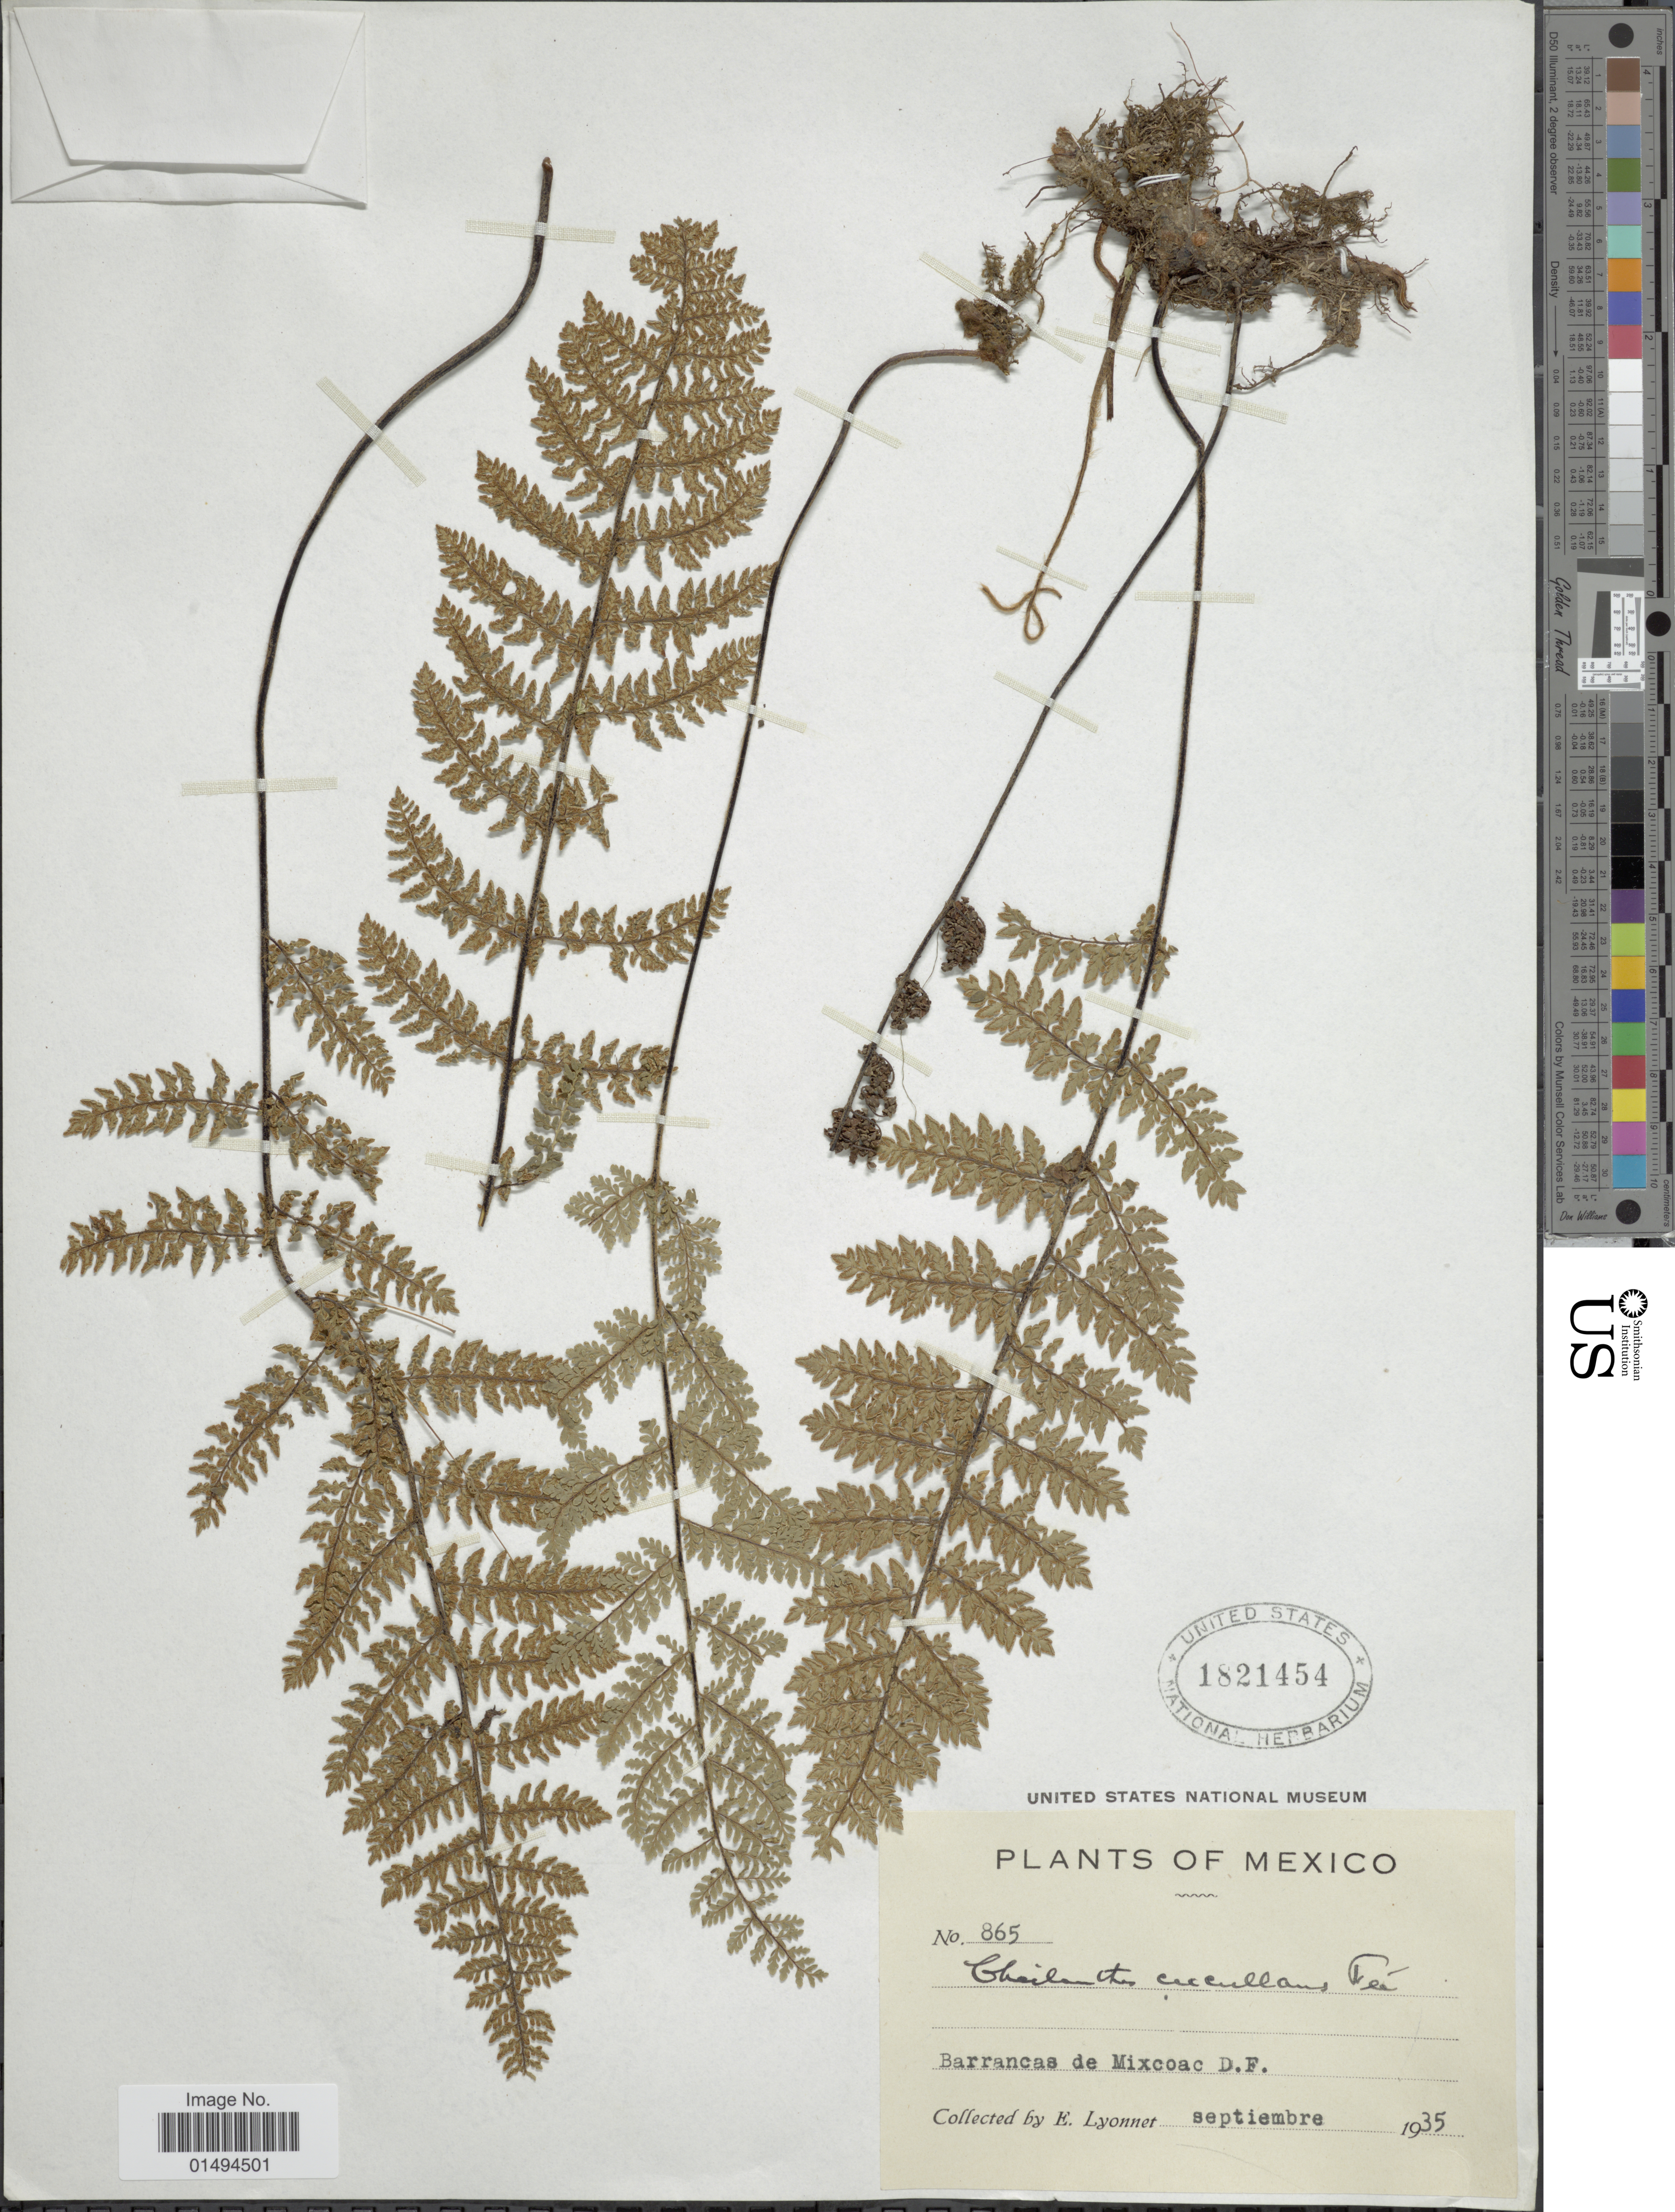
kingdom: Plantae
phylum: Tracheophyta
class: Polypodiopsida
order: Polypodiales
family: Pteridaceae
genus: Myriopteris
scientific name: Myriopteris cucullans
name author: (Fée) Grusz & Windham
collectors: E. Lyonnet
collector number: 865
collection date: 1935-09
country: Mexico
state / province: Distrito Federal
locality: Barrancas de Mixcoac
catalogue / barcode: US 1821454